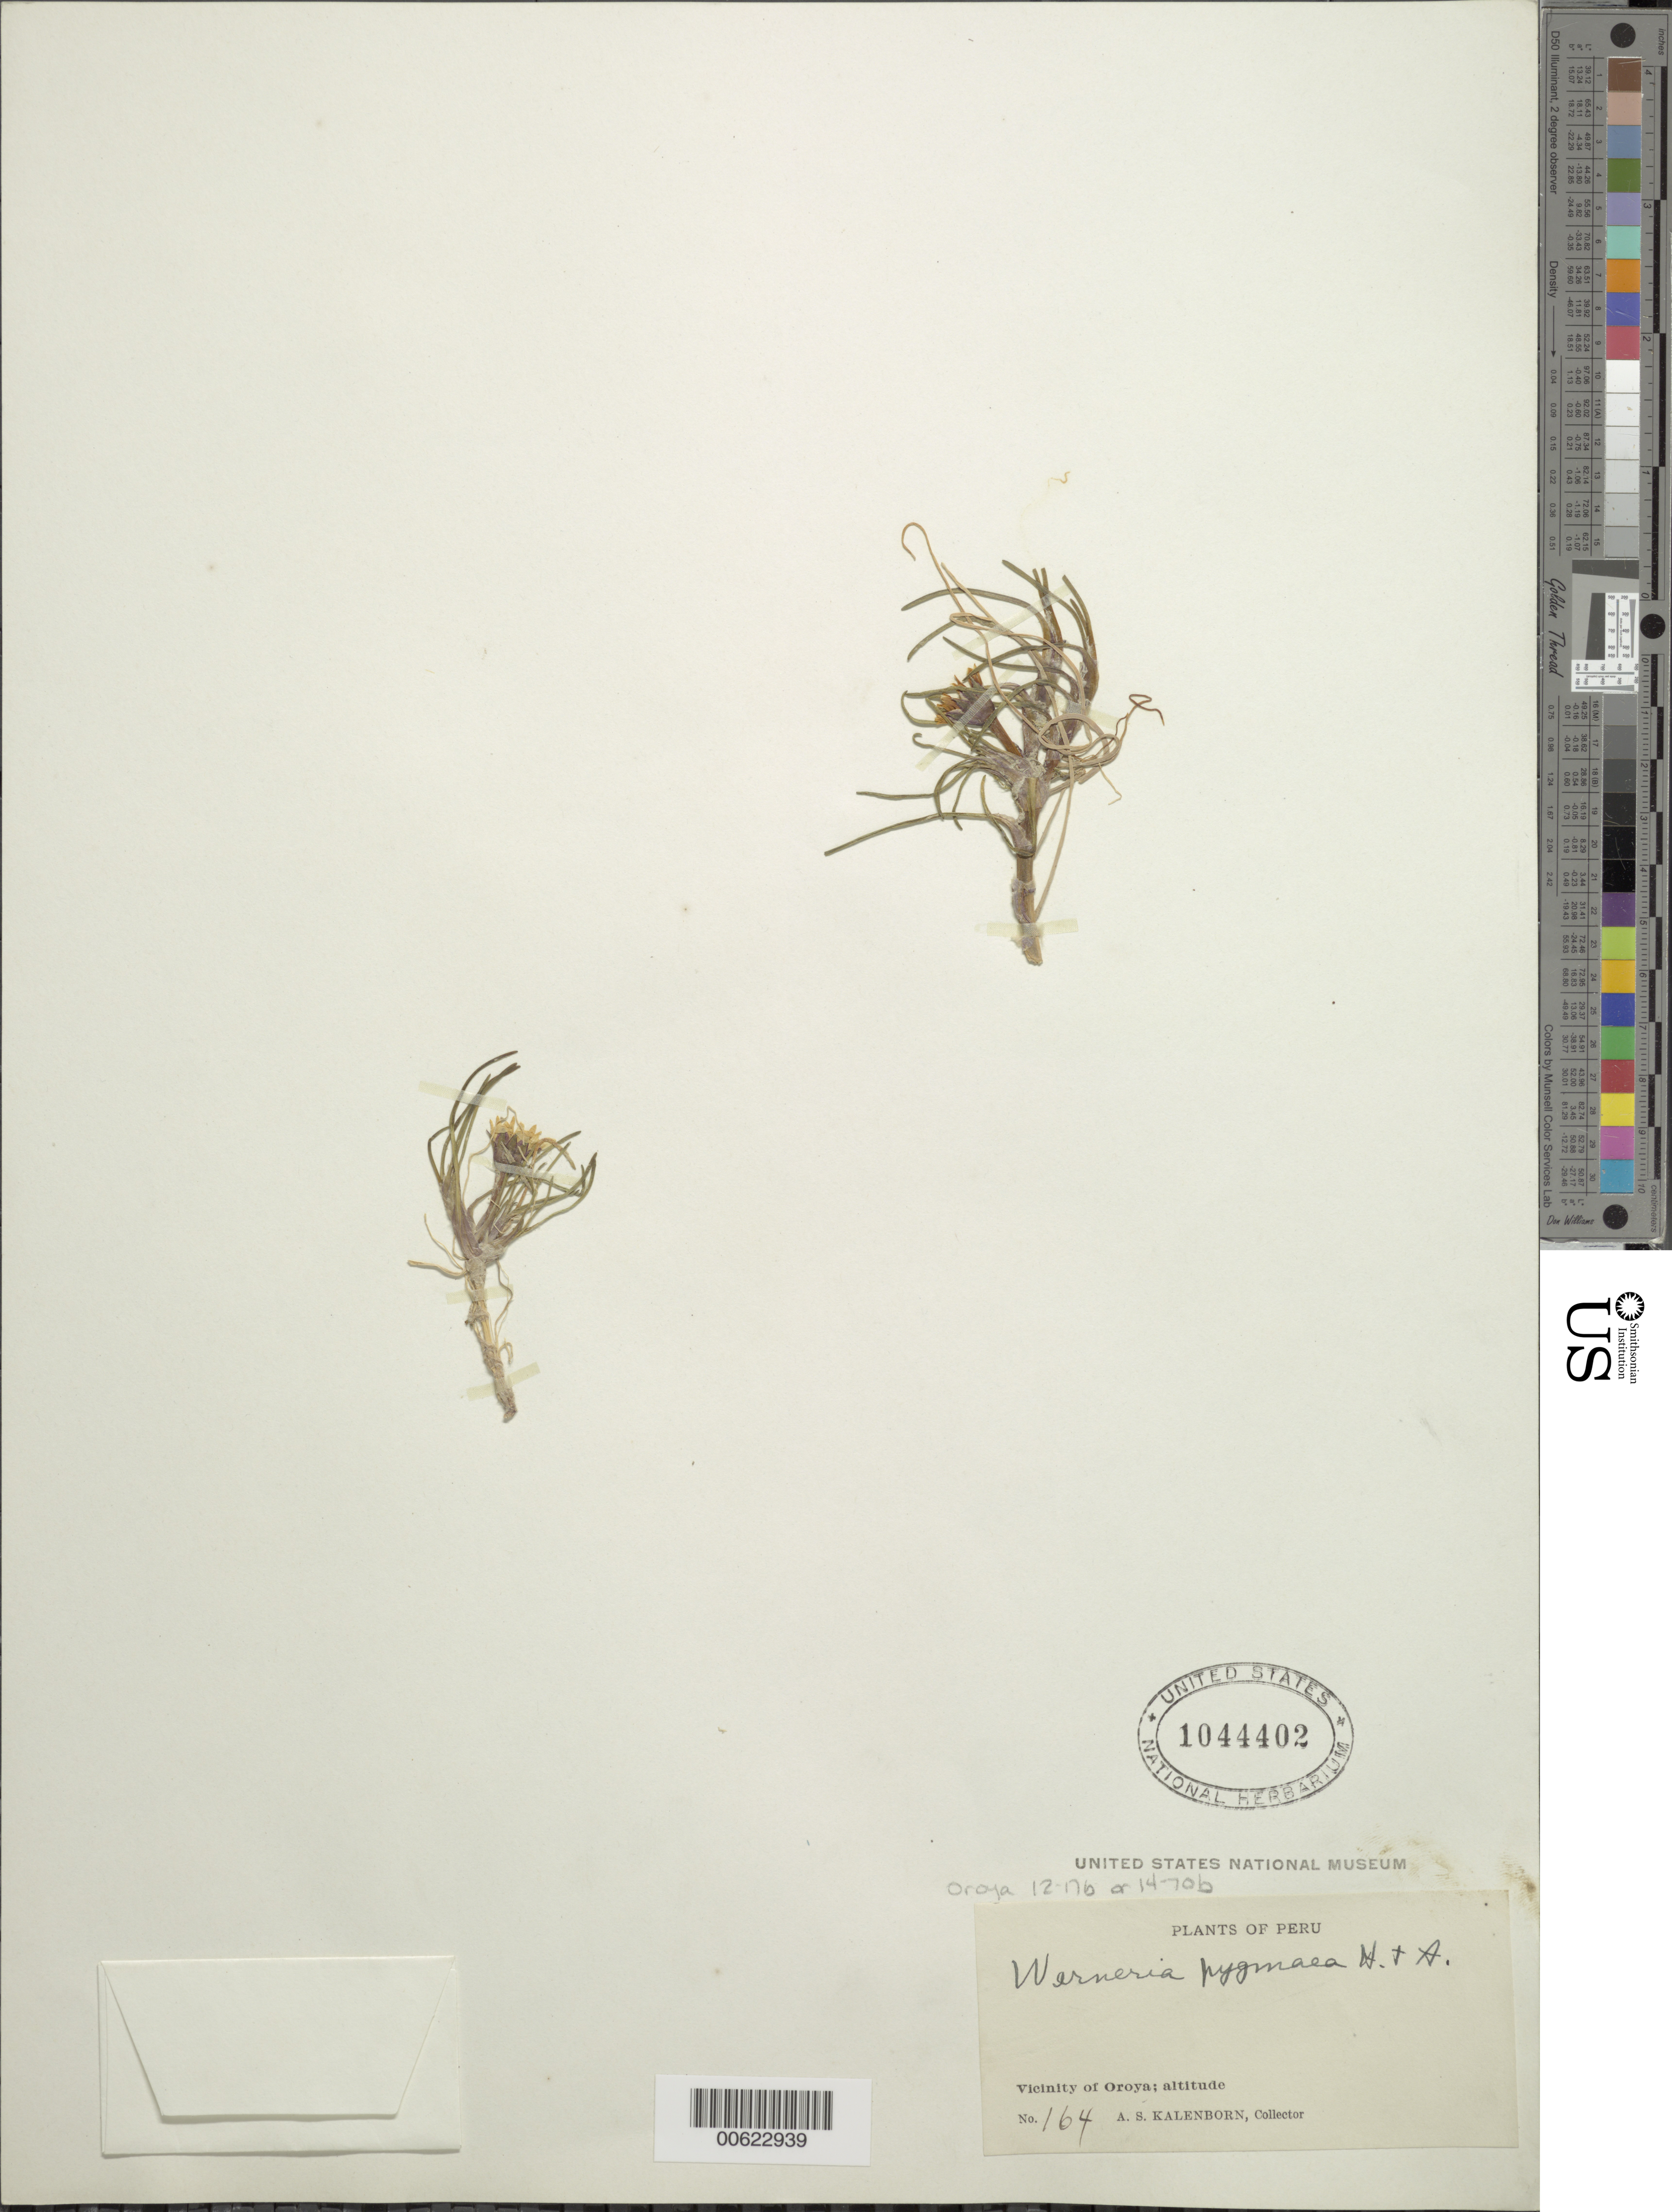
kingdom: Plantae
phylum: Tracheophyta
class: Magnoliopsida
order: Asterales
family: Asteraceae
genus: Werneria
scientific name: Werneria pygmaea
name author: Gillies ex Hook. & Arn.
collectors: A. Kalenborn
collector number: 164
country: Peru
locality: Vic. Of Oroya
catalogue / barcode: US 1044402